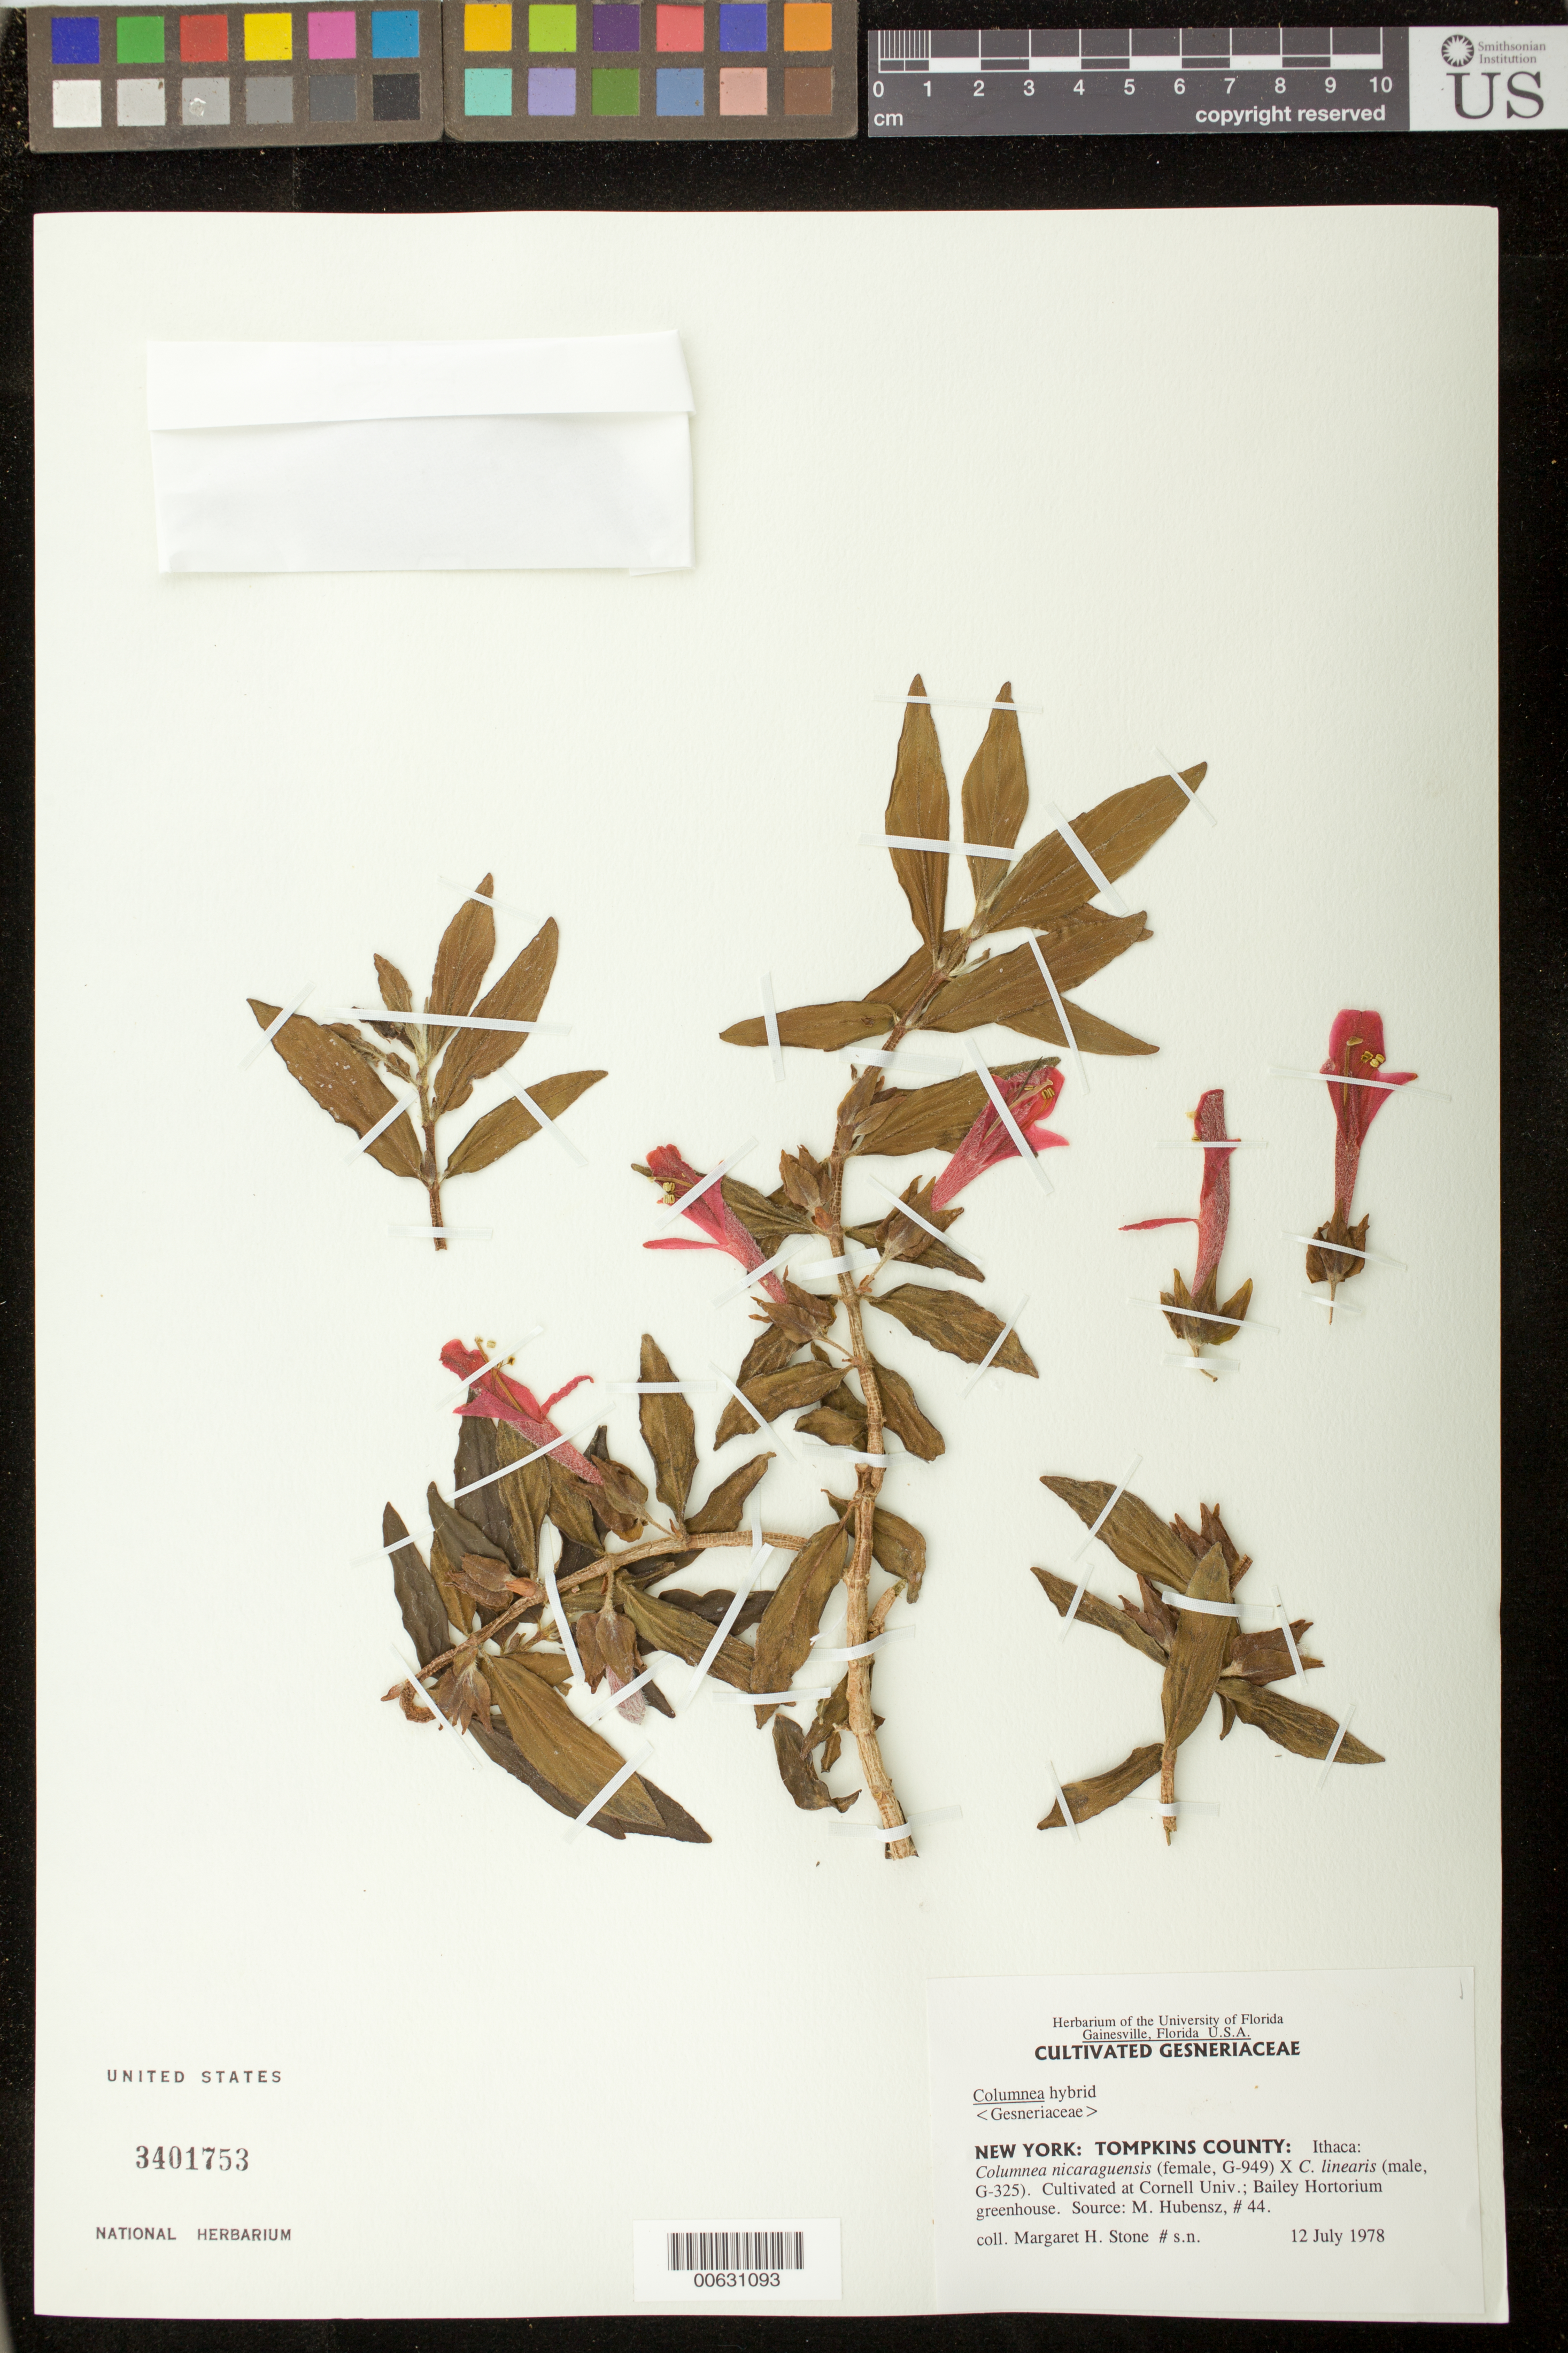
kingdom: Plantae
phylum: Tracheophyta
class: Magnoliopsida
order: Lamiales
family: Gesneriaceae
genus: Columnea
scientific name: Columnea hybrid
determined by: Skog, Laurence E.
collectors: M. Stone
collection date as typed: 12 Jul 1978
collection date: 1978-07-12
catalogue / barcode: US 3401753